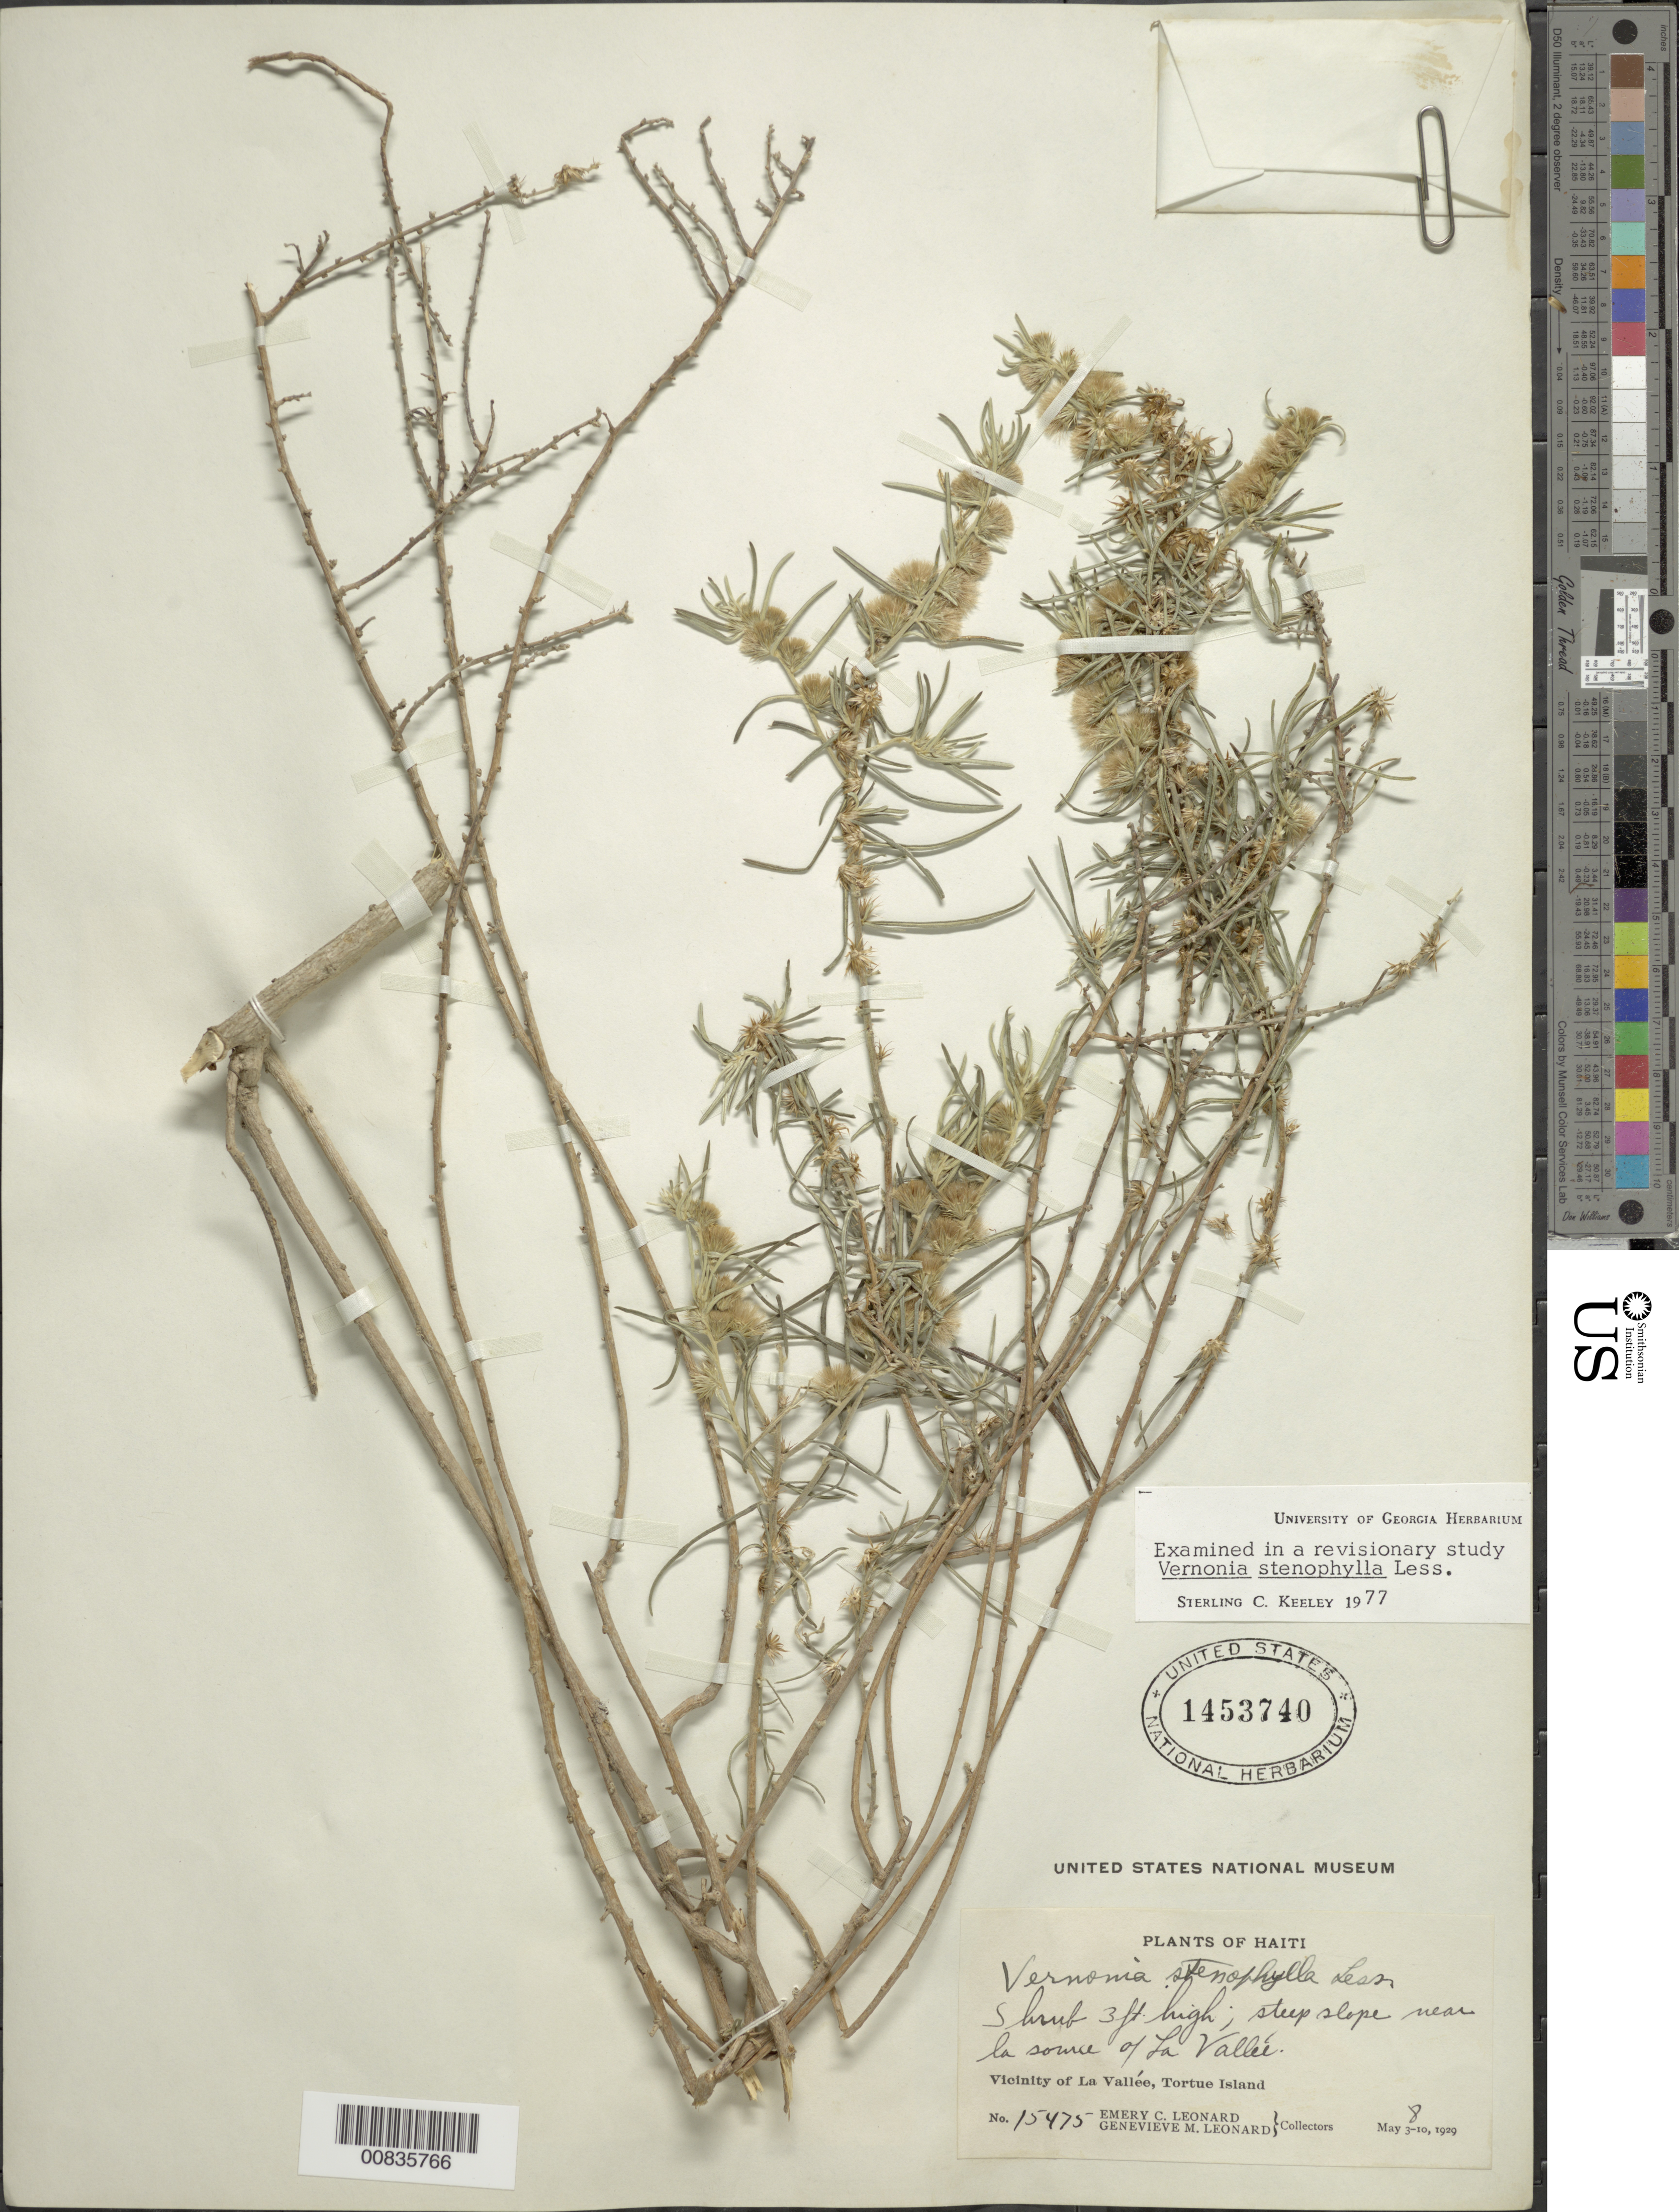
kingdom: Plantae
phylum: Tracheophyta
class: Magnoliopsida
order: Asterales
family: Asteraceae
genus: Lepidaploa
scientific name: Lepidaploa stenophylla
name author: (Less.) H. Rob.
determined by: Keeley, S. C.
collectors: E. C. Leonard & G. M. Leonard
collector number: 15475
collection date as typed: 08 May 1929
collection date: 1929-05-08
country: Haiti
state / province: Nord-Ouest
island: Île de la Tortue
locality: Vicinity of La Vallée, near la source of La Vallée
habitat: Steep slope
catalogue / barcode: US 1453740